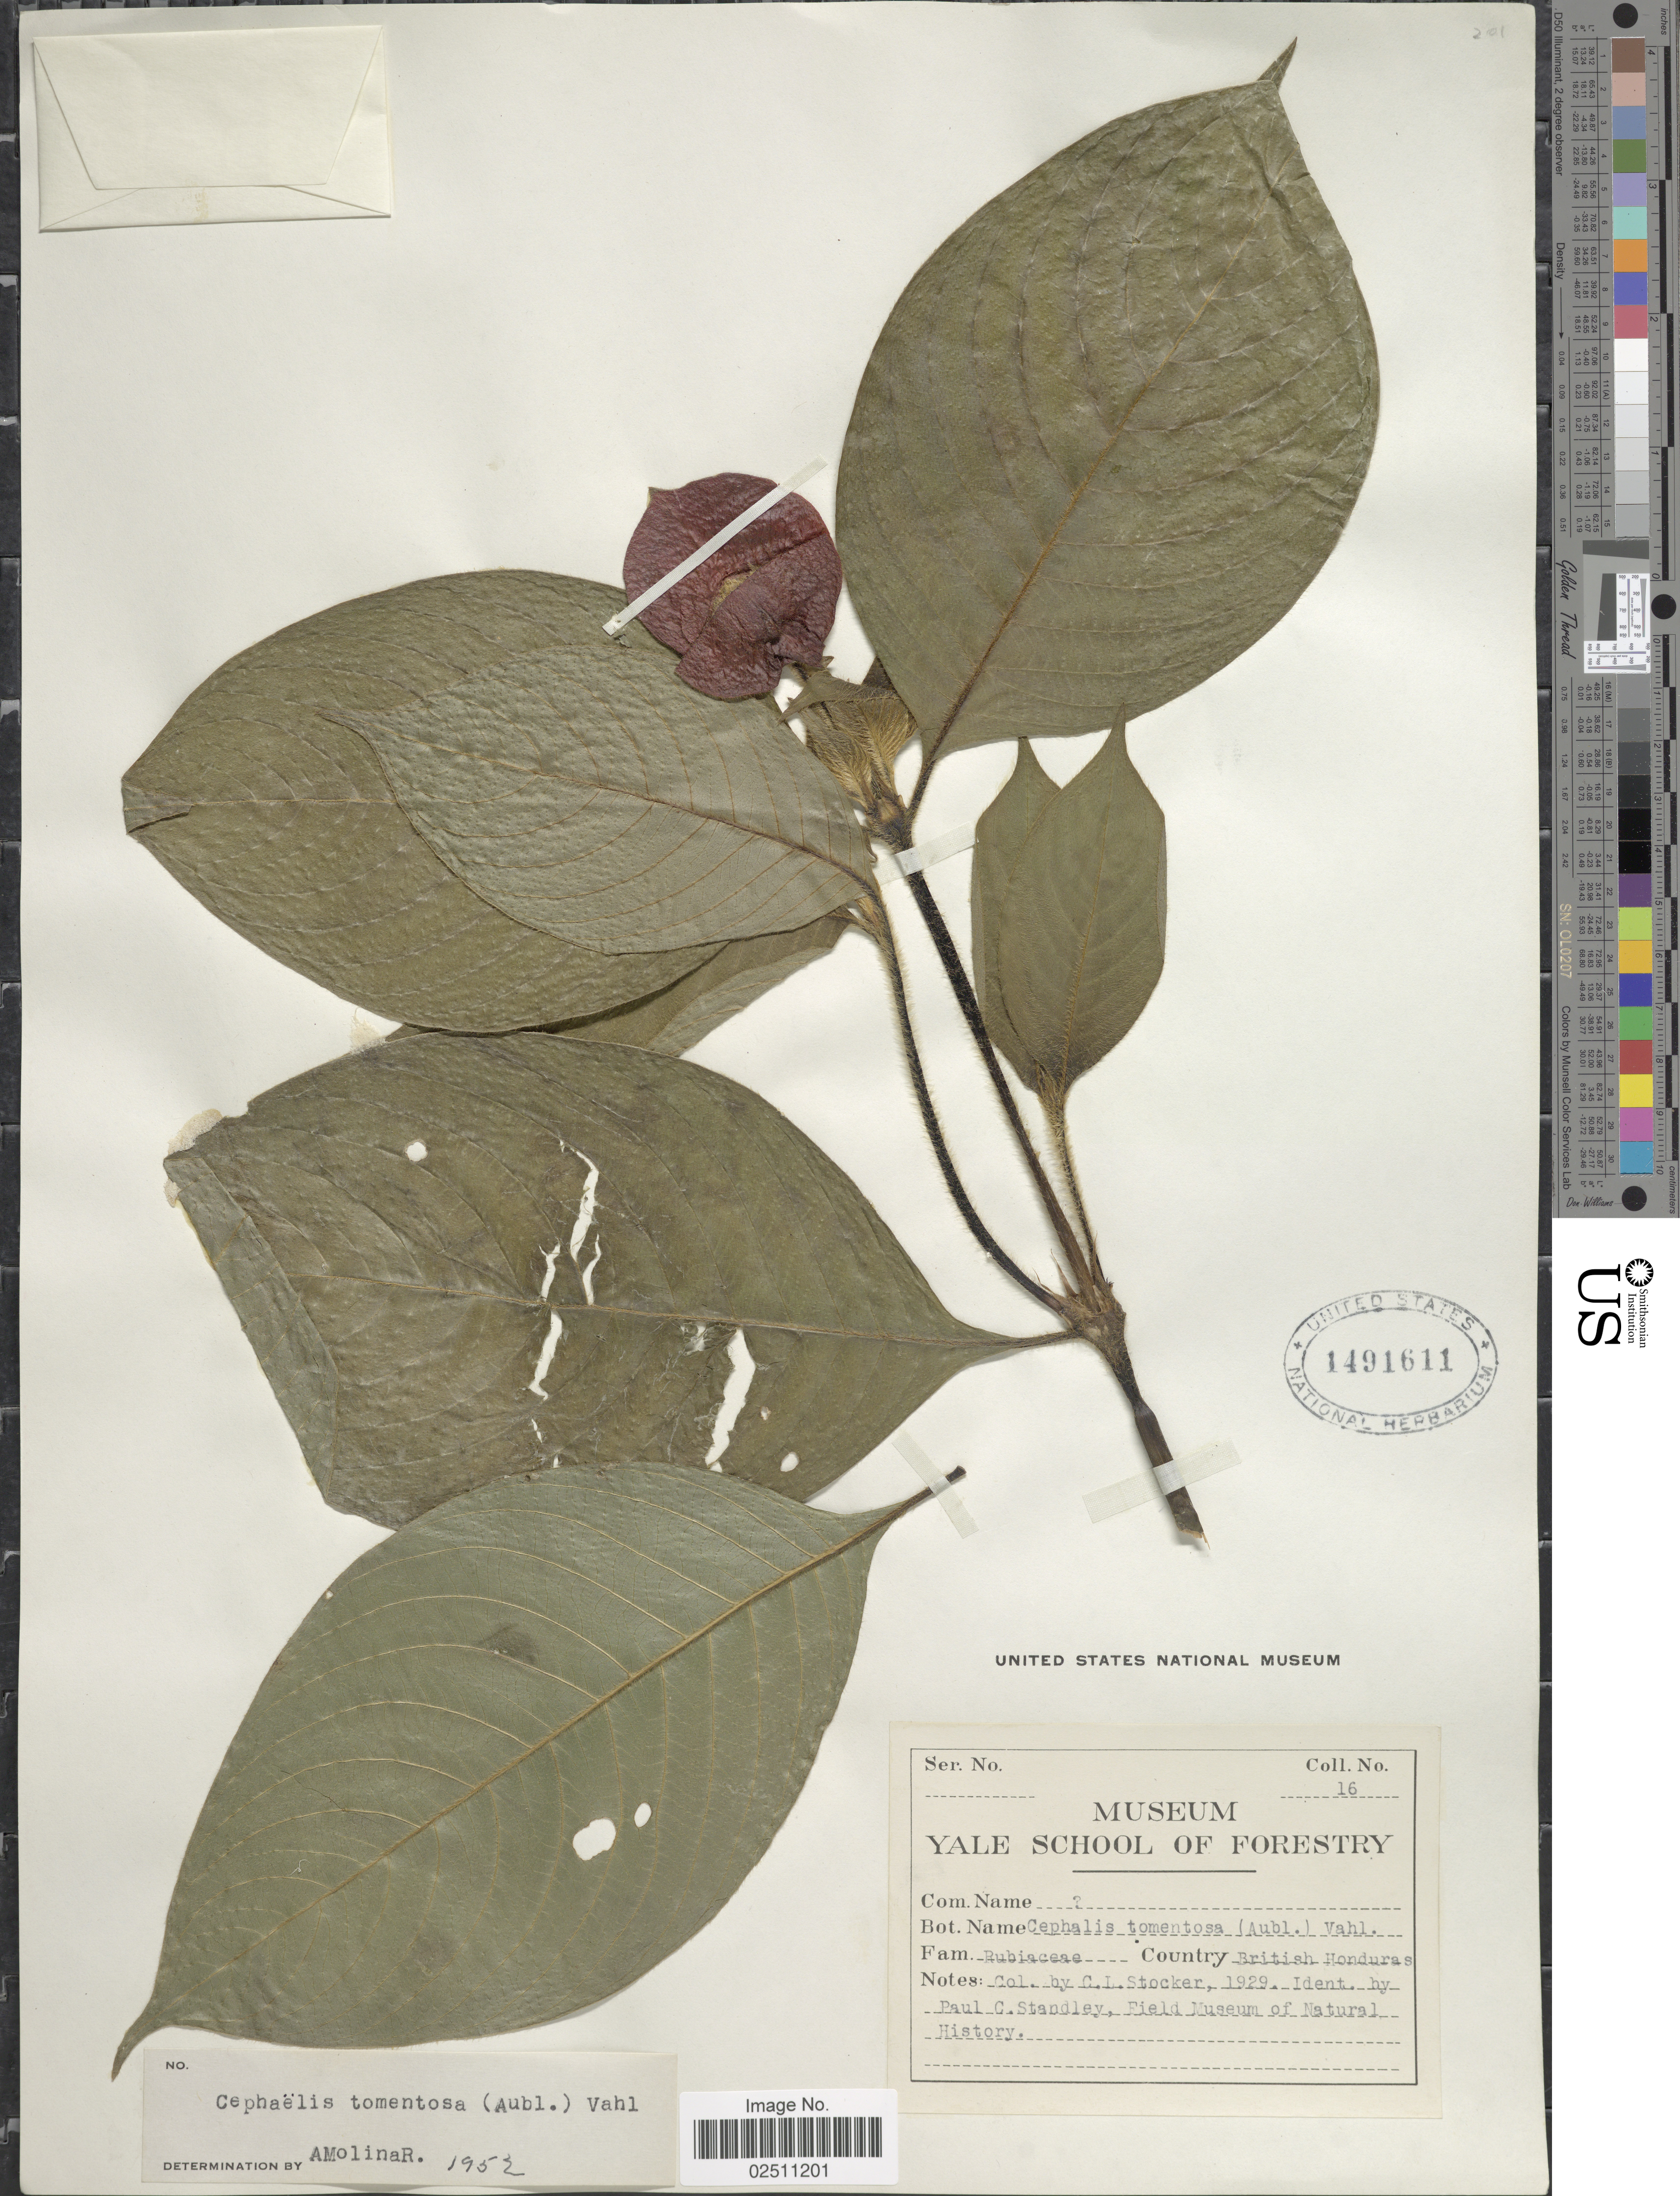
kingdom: Plantae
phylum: Tracheophyta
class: Magnoliopsida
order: Gentianales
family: Rubiaceae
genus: Psychotria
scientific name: Psychotria poeppigiana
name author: Müll. Arg.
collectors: C. Stocker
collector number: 16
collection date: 1929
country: Belize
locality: British Honduras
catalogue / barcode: US 1491611